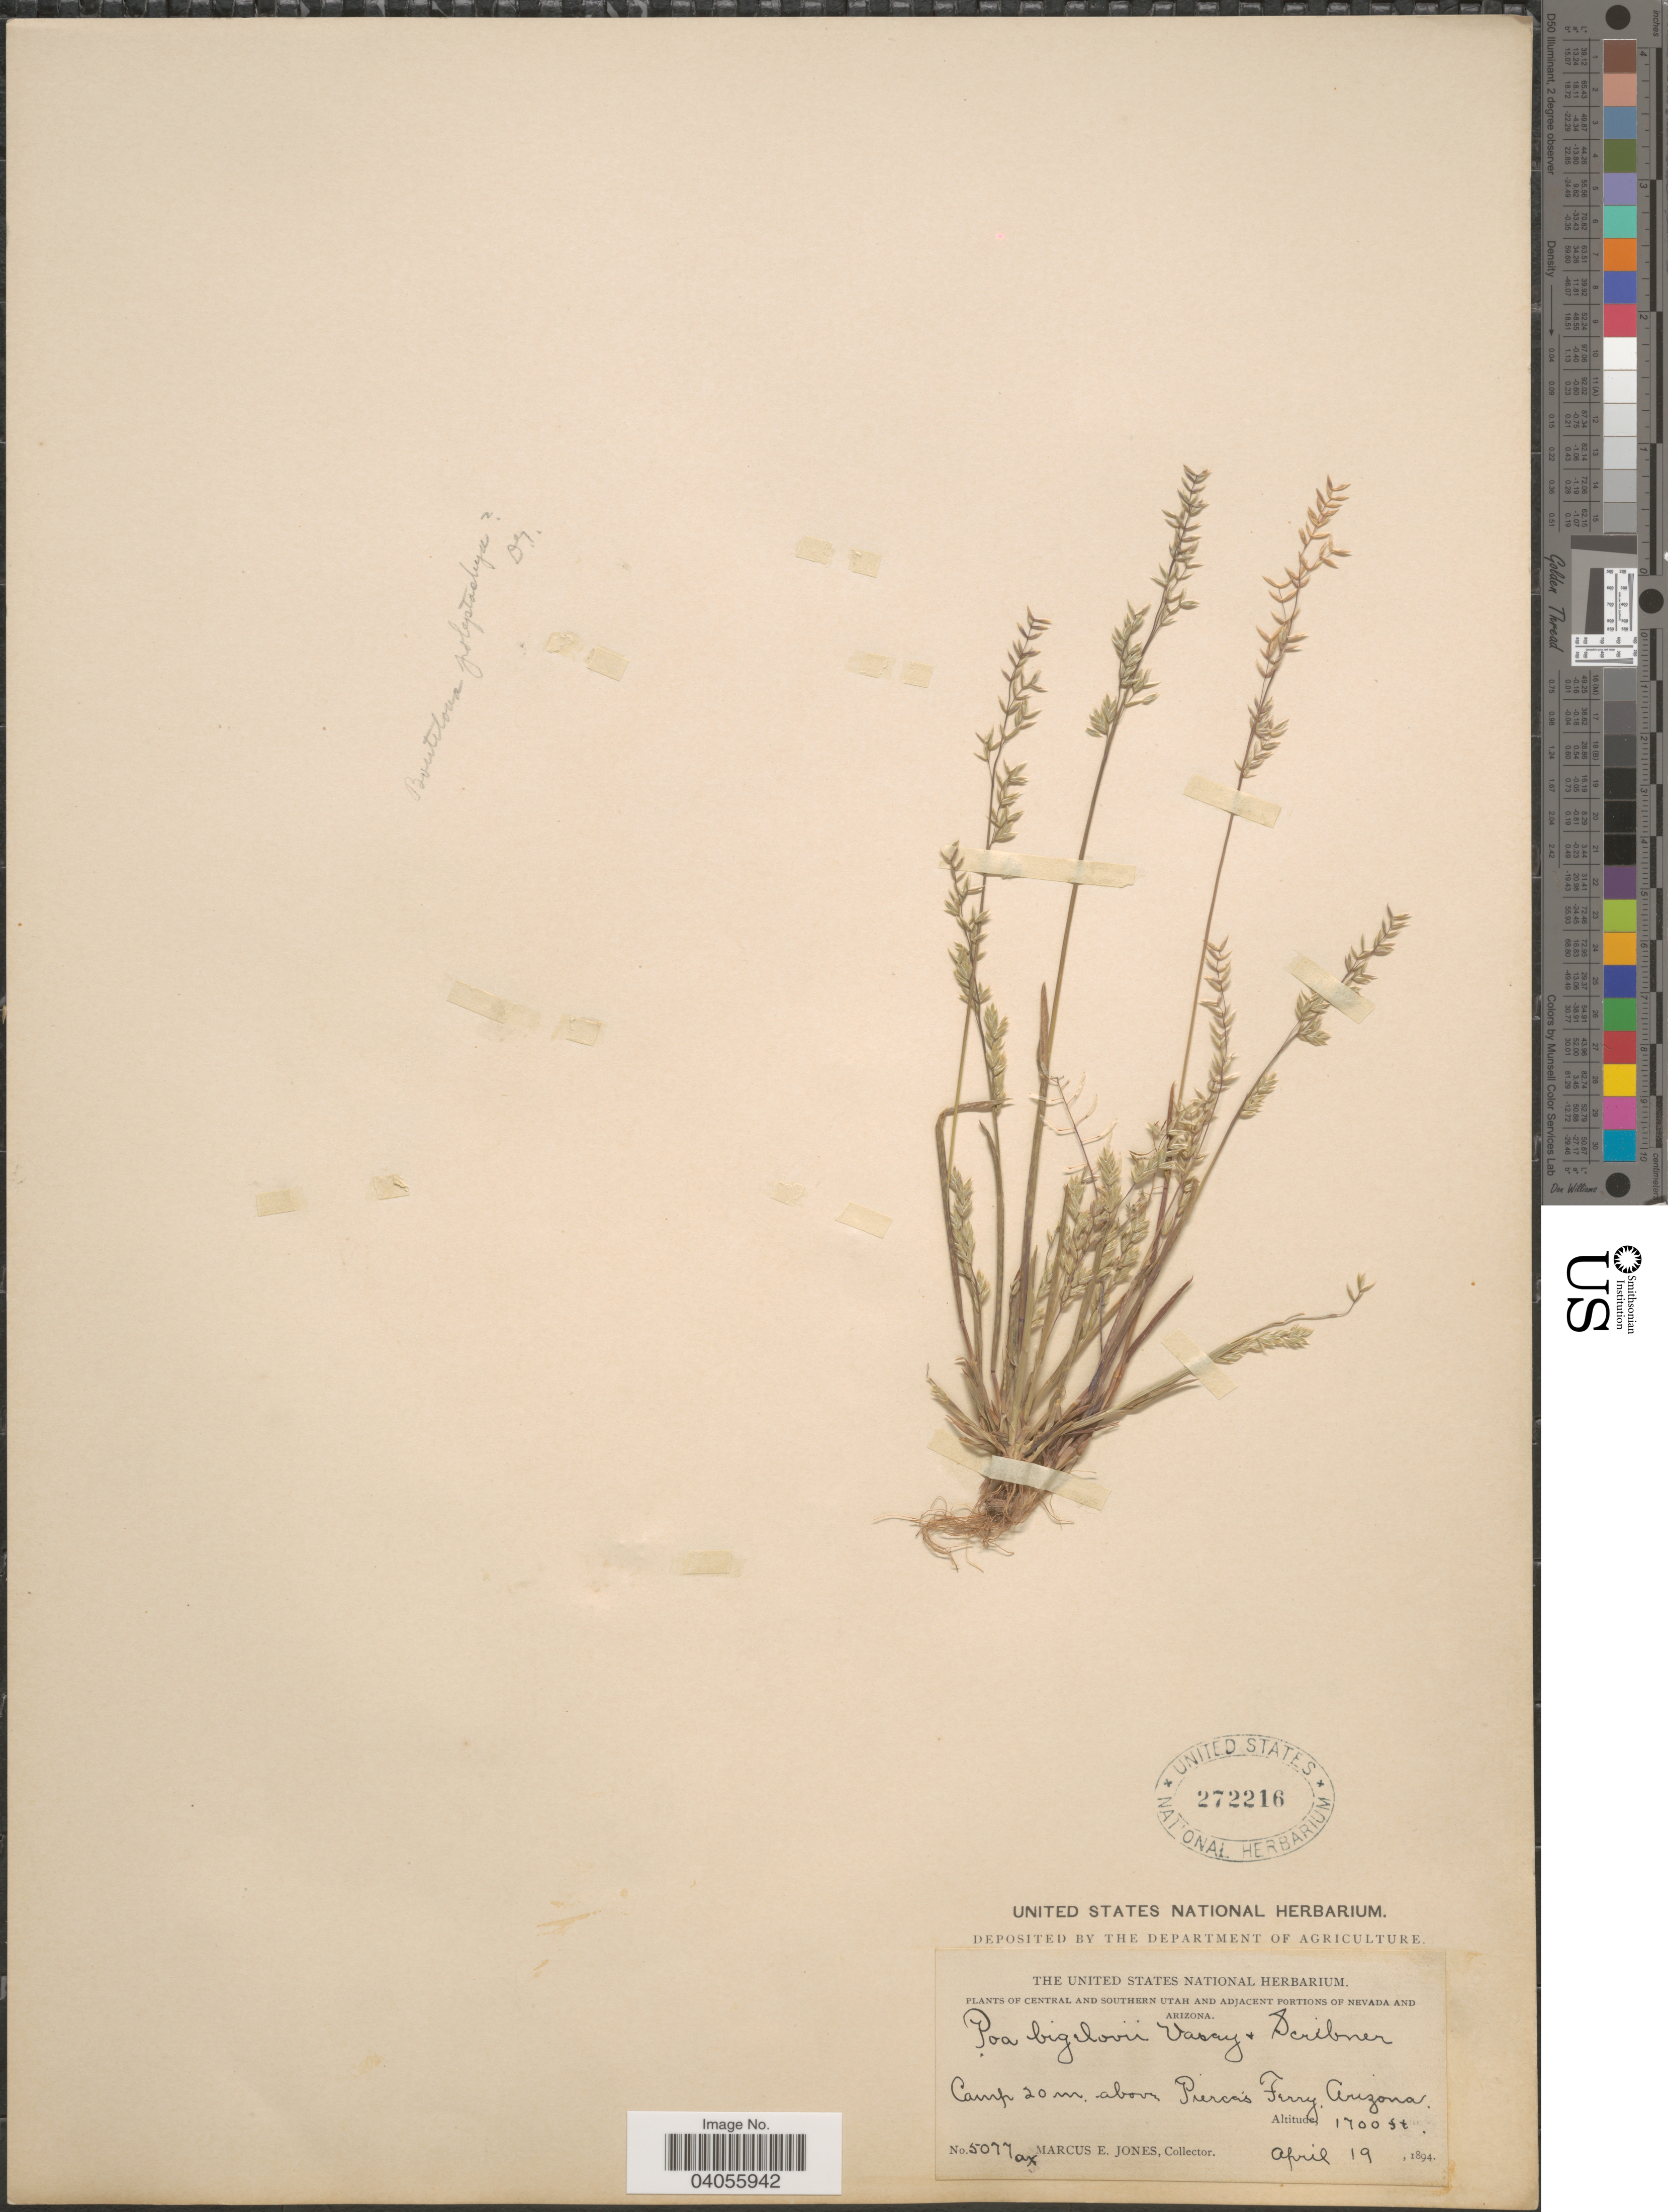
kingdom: Plantae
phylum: Tracheophyta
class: Liliopsida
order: Poales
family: Poaceae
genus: Poa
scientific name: Poa bigelovii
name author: Vasey & Scribn.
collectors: M. E. Jones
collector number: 5077ax*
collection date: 1894-04-19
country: United States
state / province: Arizona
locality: Camp 20m. above Pierce's Ferry.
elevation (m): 518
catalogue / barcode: US 272216